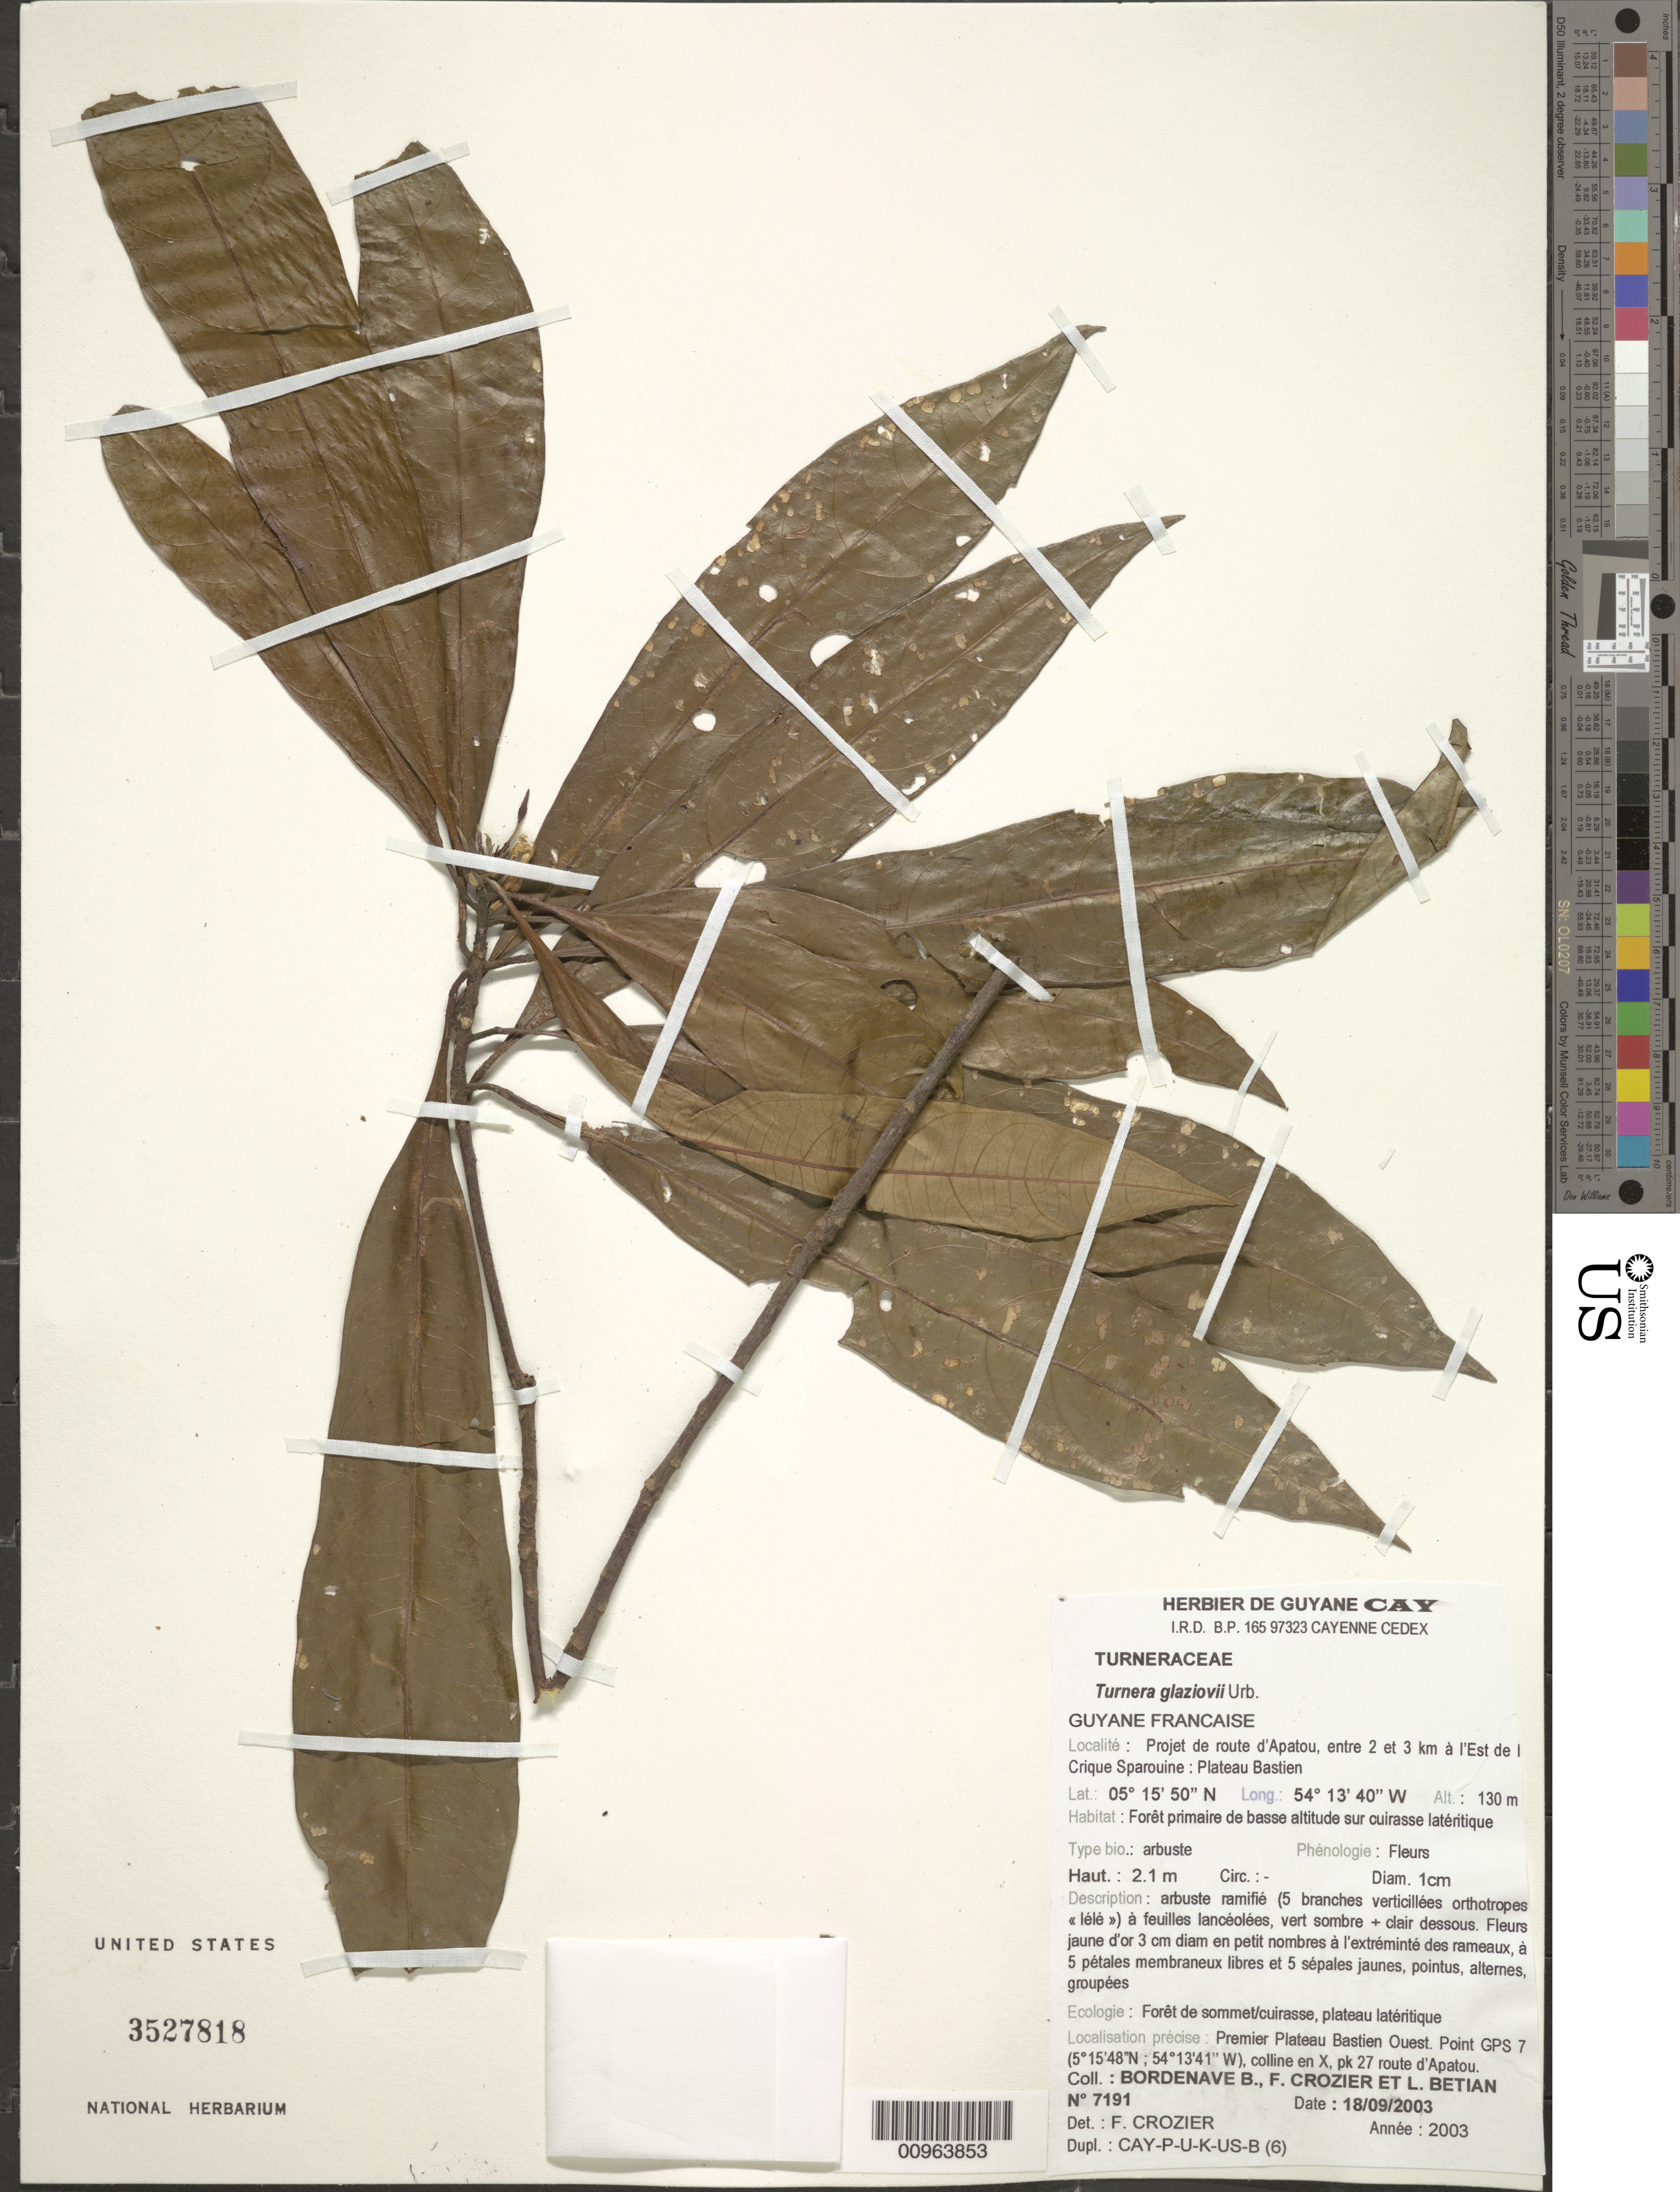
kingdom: Plantae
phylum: Tracheophyta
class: Magnoliopsida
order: Malpighiales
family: Turneraceae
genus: Turnera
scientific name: Turnera glaziovii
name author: Urb.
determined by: Crozier, F.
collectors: B. Bordenave, F. Crozier & L. Betian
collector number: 7191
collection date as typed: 18-Sep-03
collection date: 2003-09-18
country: French Guiana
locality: Projet de route d'Apatou, entre 2 et 3km a l'Est de la Crique Sparouine: Plateau Bastien. Premier Plateau Bastien Ouest. Point GPS 7, colline en X, pk 27 route d'Apatou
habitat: Foret primarie de basse altitude sur cuirasse lateritique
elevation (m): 130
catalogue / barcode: US 3527818